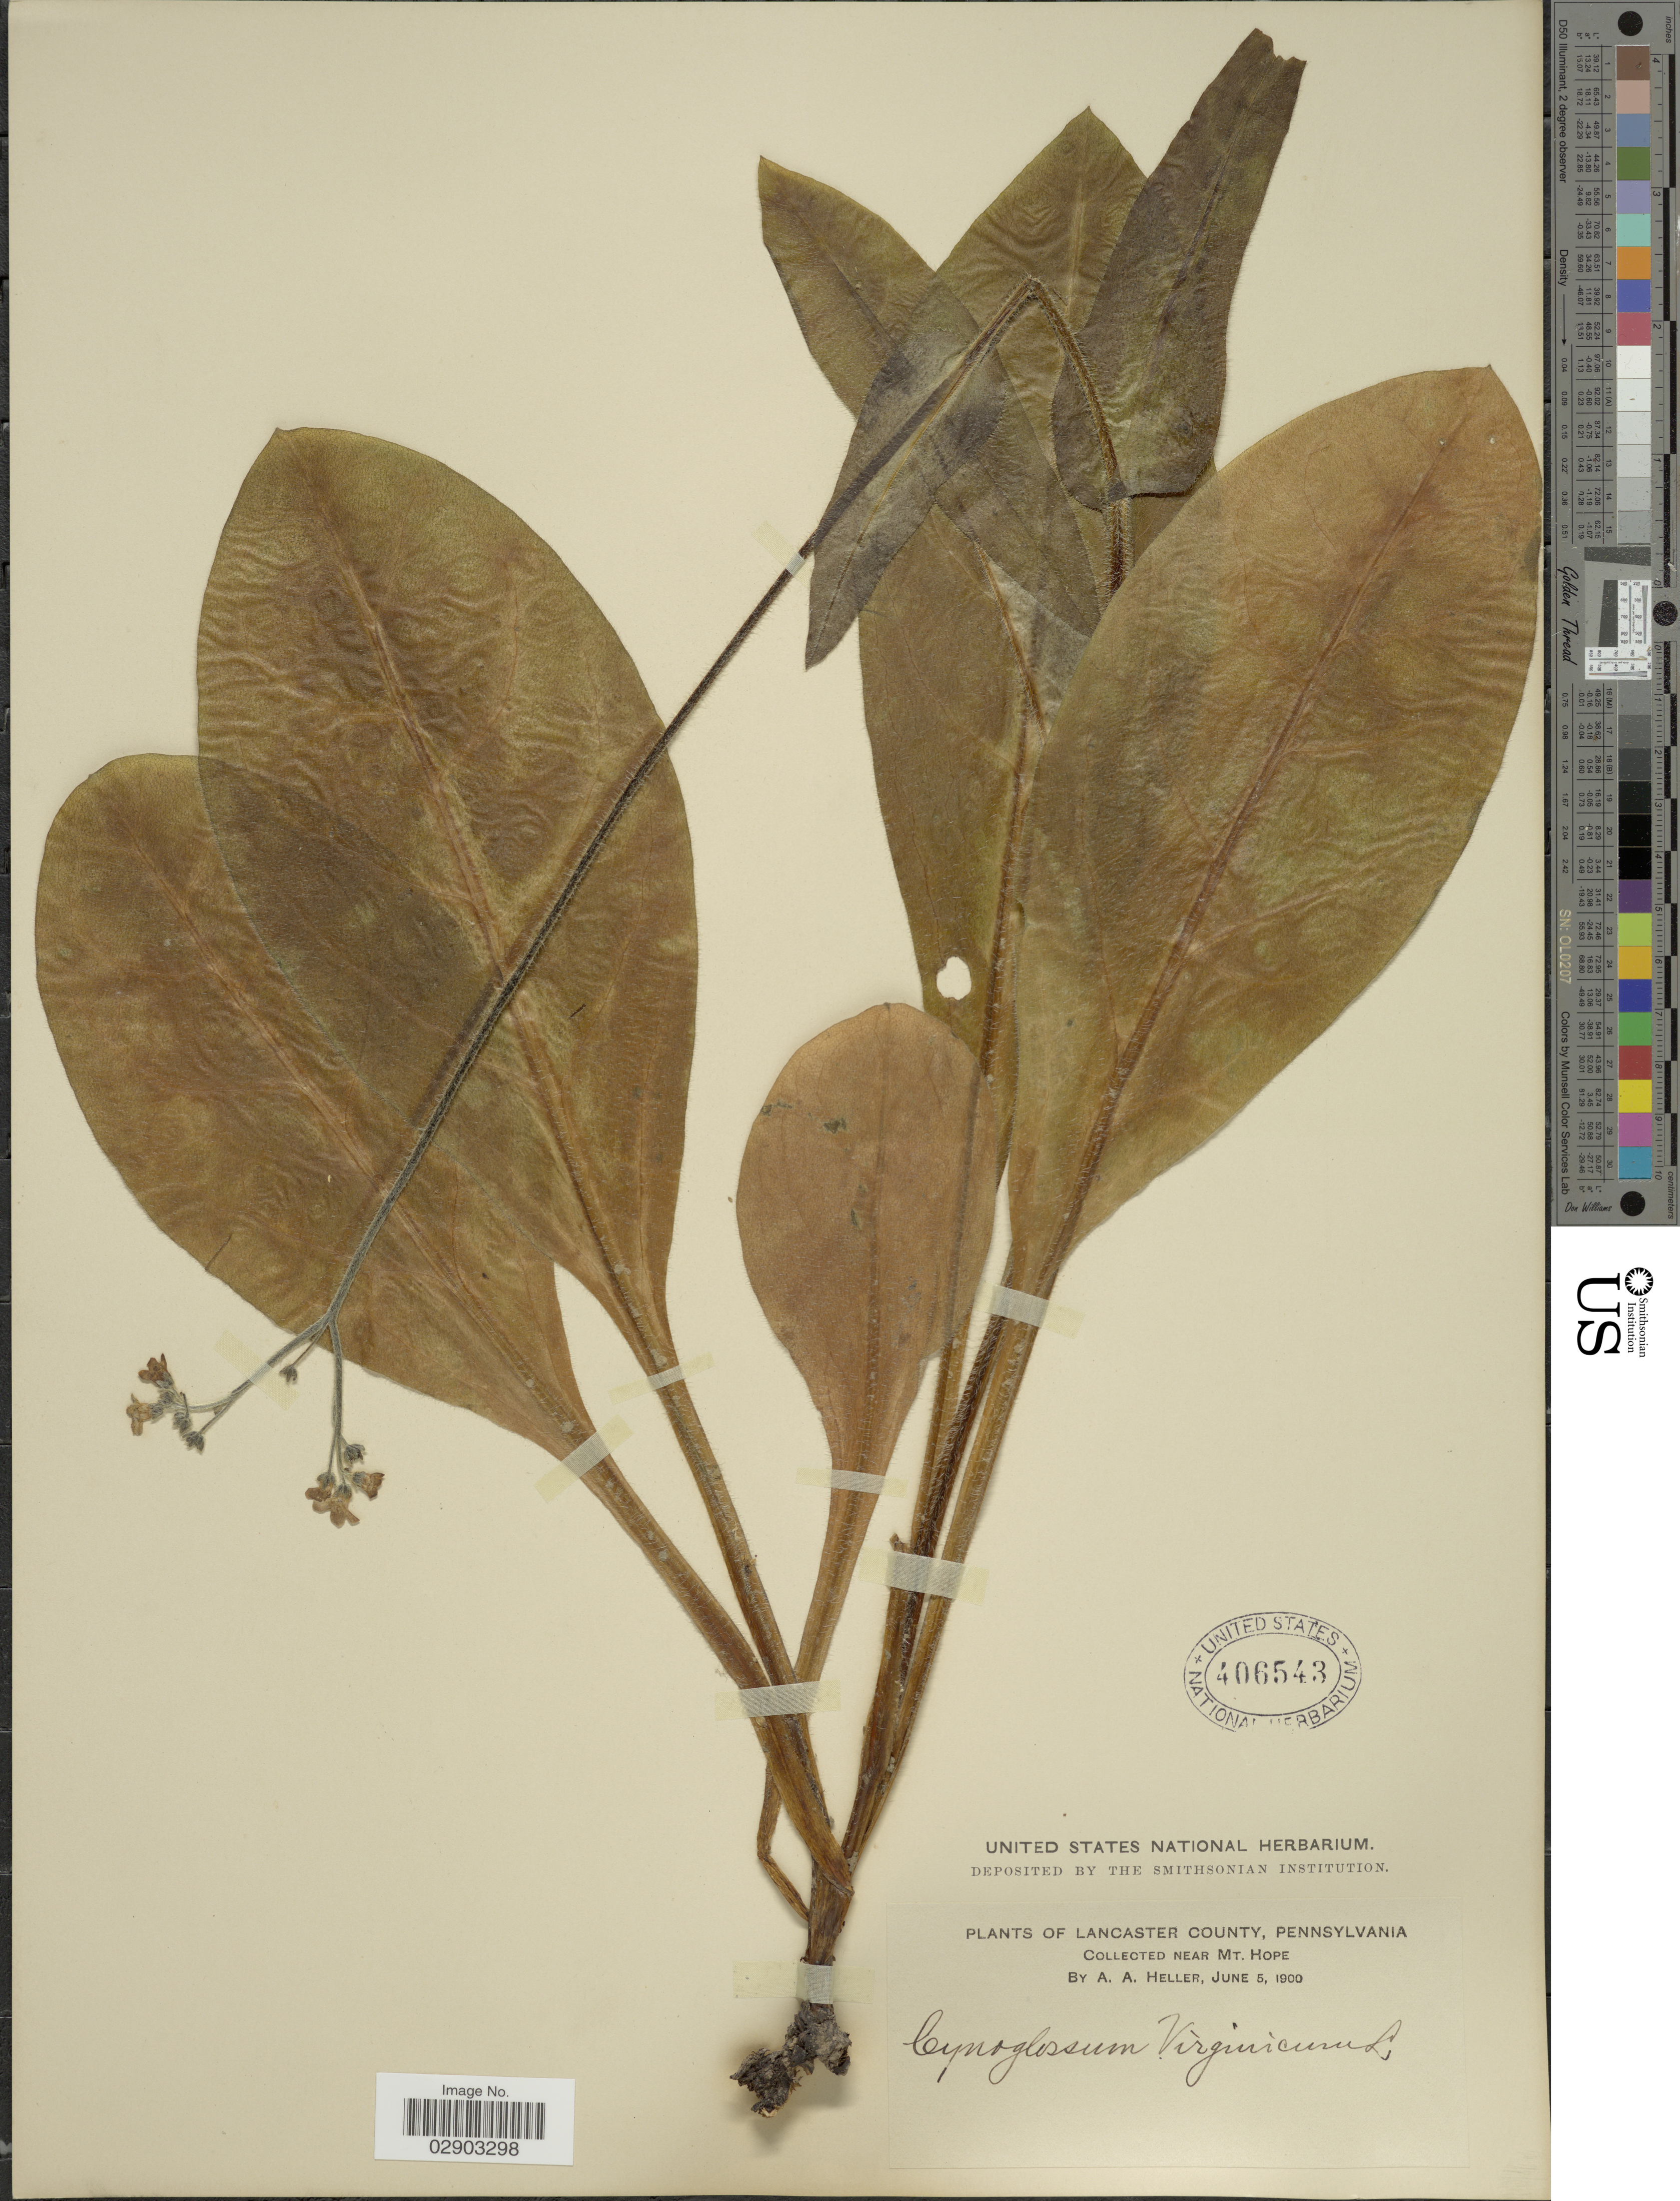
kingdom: Plantae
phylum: Tracheophyta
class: Magnoliopsida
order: Boraginales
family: Boraginaceae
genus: Cynoglossum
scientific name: Cynoglossum virginianum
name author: L.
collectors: A. A. Heller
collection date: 1900-06-05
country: United States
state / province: Pennsylvania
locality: Lancaster County. Near Mt. Hope.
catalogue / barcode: US 406543